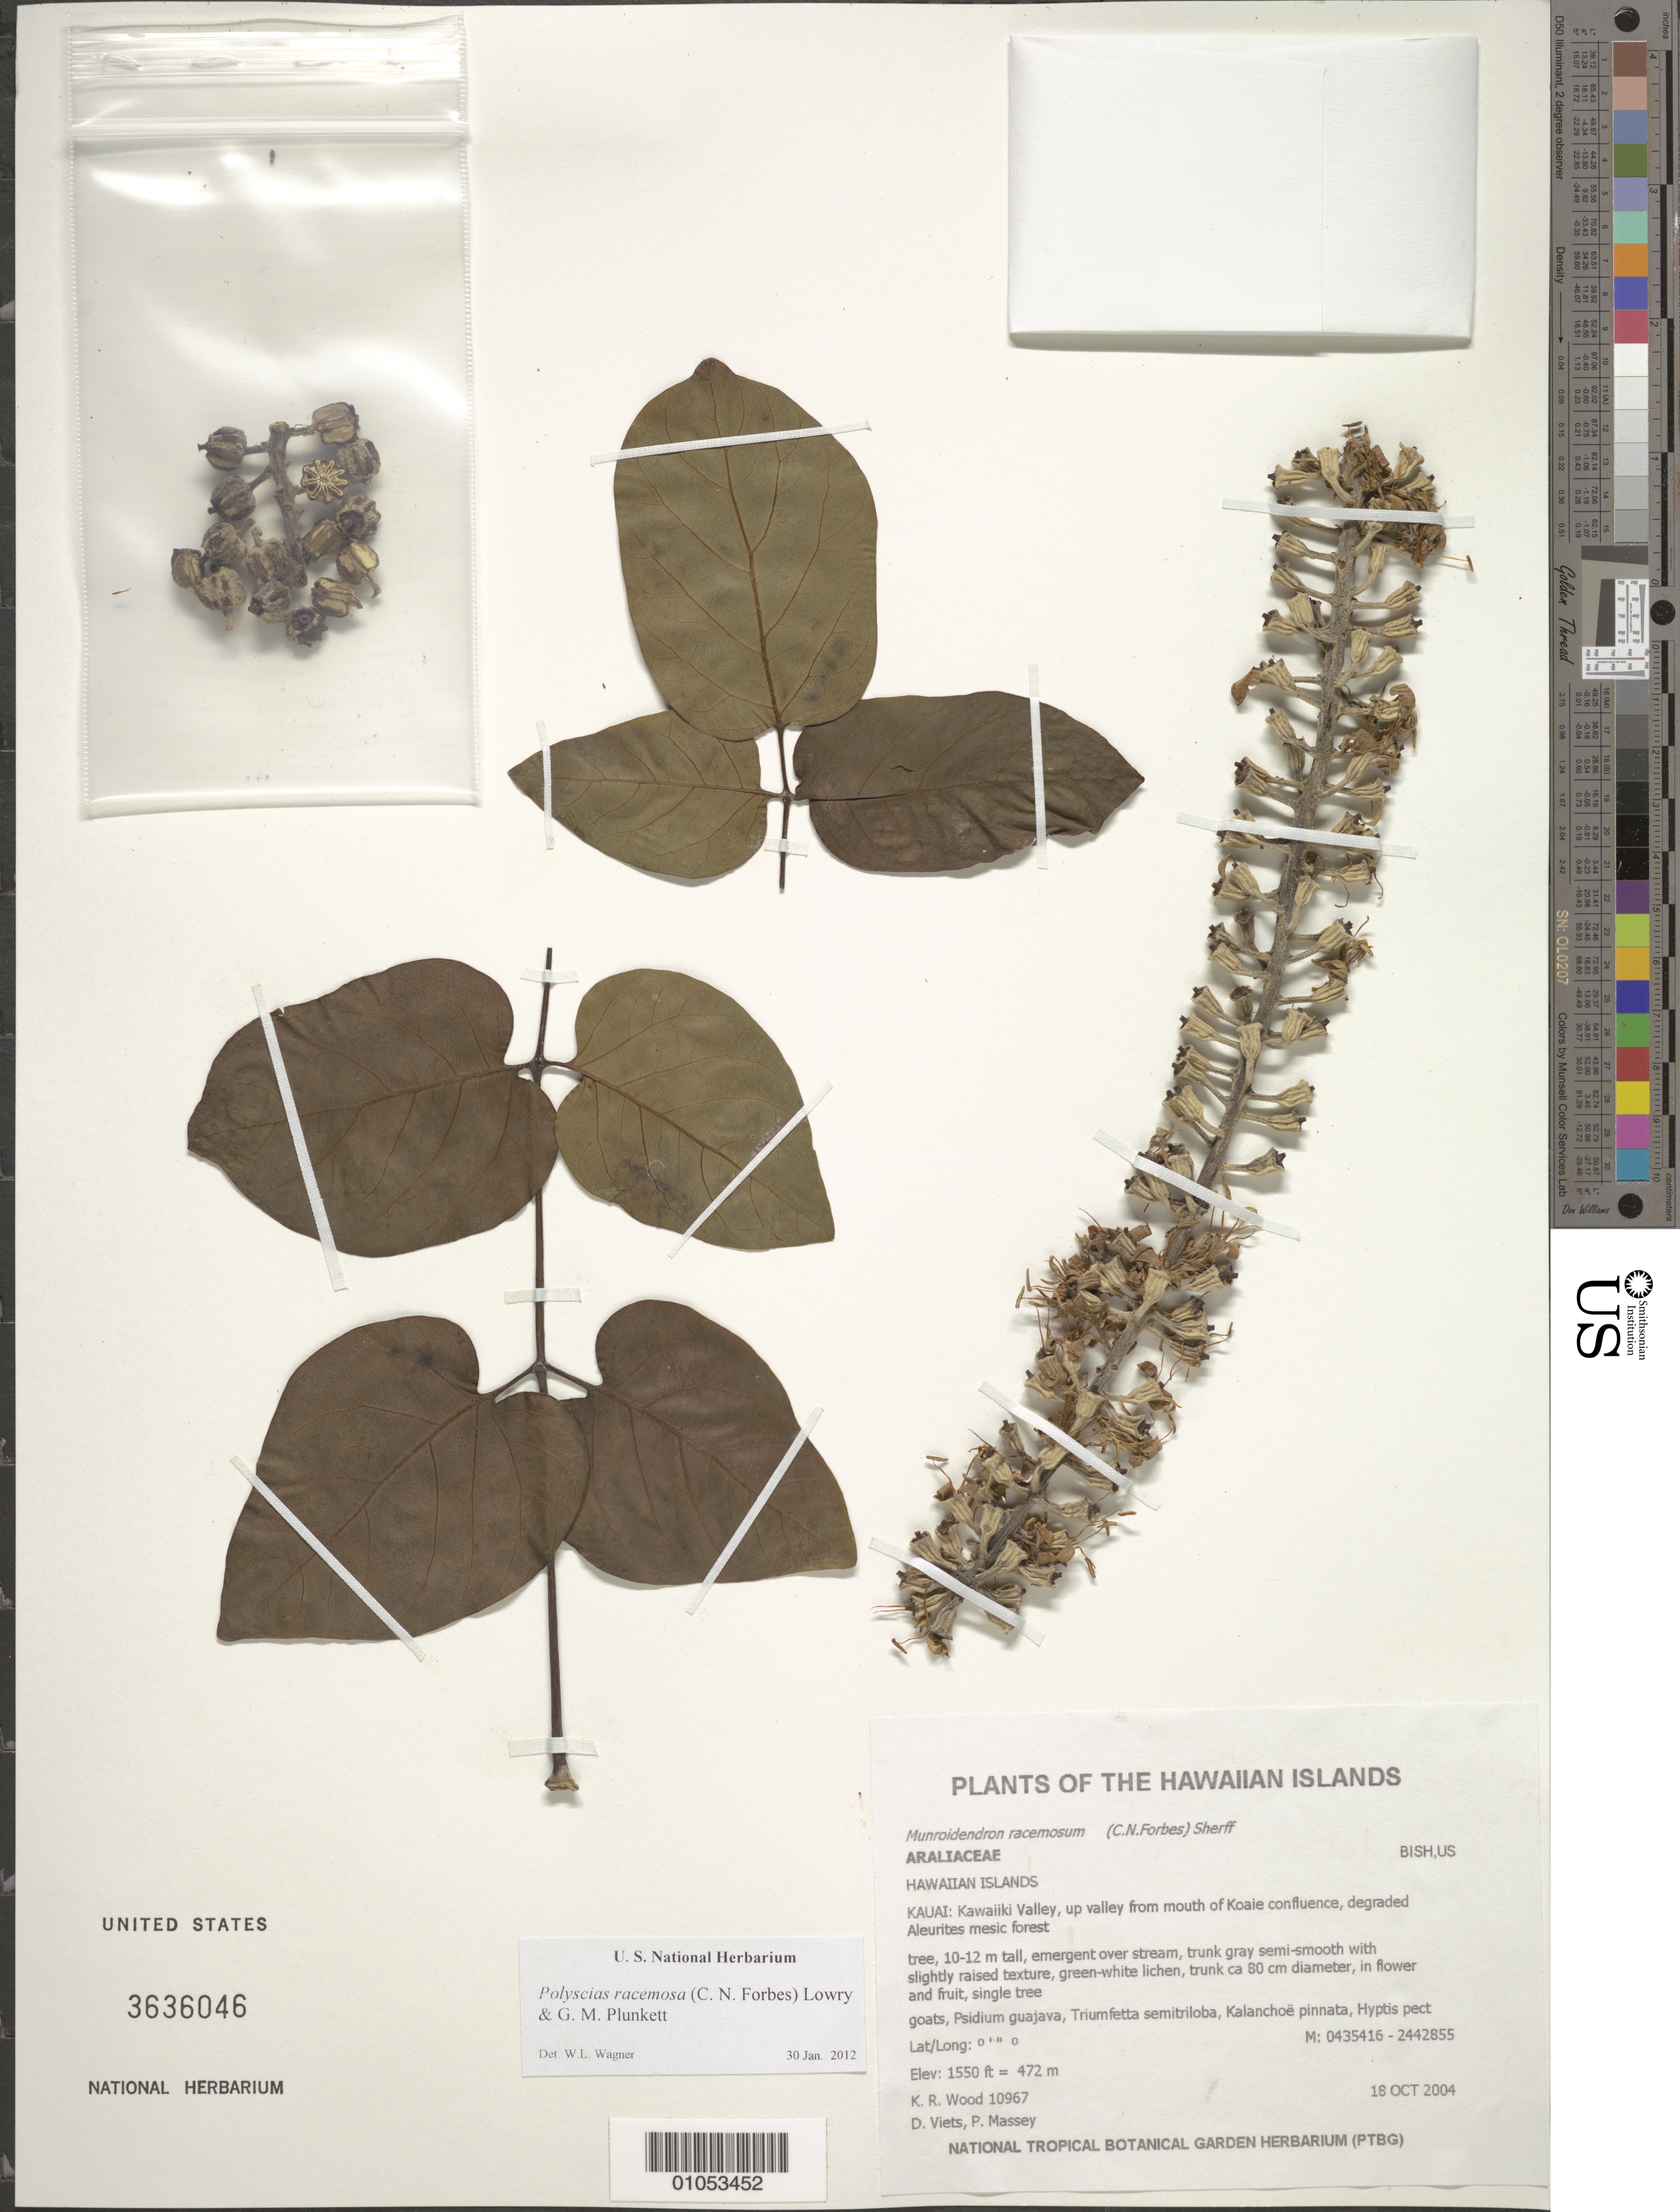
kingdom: Plantae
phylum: Tracheophyta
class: Magnoliopsida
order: Apiales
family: Araliaceae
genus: Polyscias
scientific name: Polyscias lallanii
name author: Singh & Sanjeet Kumar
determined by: Wagner, W. L., (BOT), Smithsonian Institution - National Museum of Natural History (UNITED STATES)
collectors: K. R. Wood, D. Viets & P. Massey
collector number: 10967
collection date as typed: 18 Oct 2004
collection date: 2004-10-18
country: United States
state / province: Hawaii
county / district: Kauai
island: Kaua'i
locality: Kawaiiki Valley, up valley from mouth of Koaie confluence.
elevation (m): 472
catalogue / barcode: US 3636046